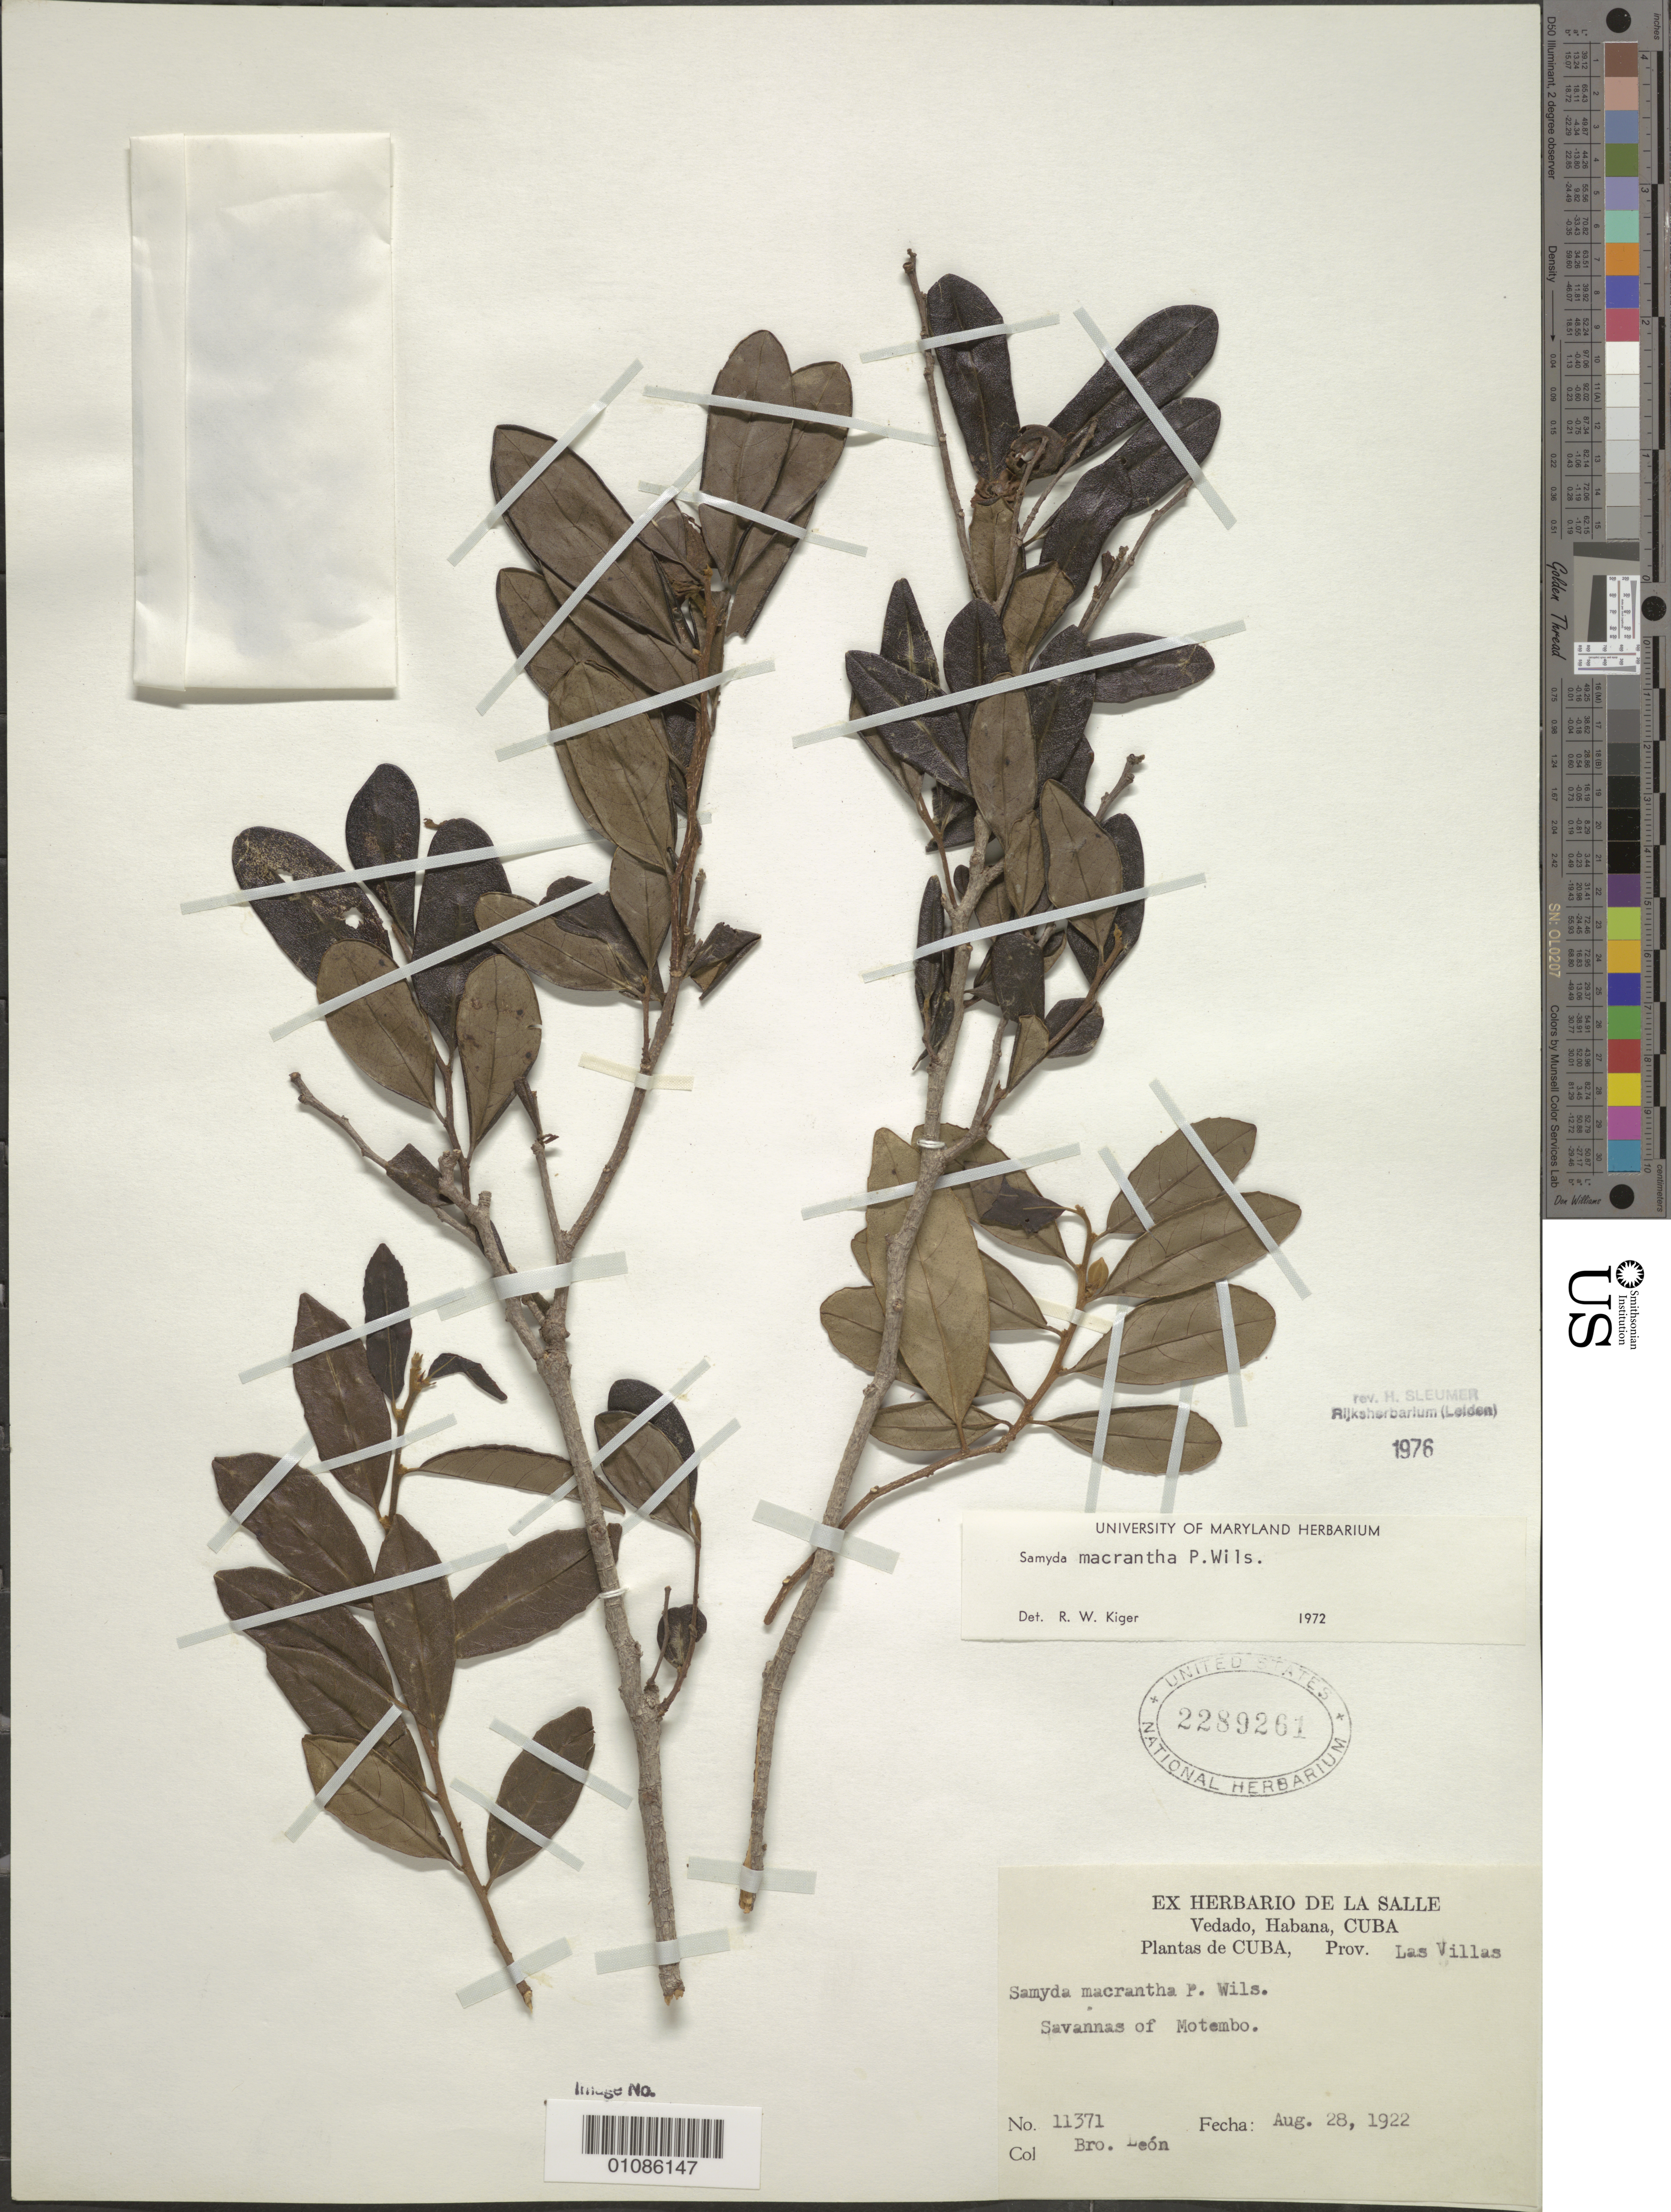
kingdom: Plantae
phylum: Tracheophyta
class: Magnoliopsida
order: Malpighiales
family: Salicaceae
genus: Casearia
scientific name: Casearia dolichanthera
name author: T. Samar. & M.H. Alford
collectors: Bro. León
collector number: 11371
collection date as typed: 28 Aug 1922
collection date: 1922-08-28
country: Cuba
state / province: Las Villas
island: Cuba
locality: Savanna of Motembo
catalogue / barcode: US 2289261